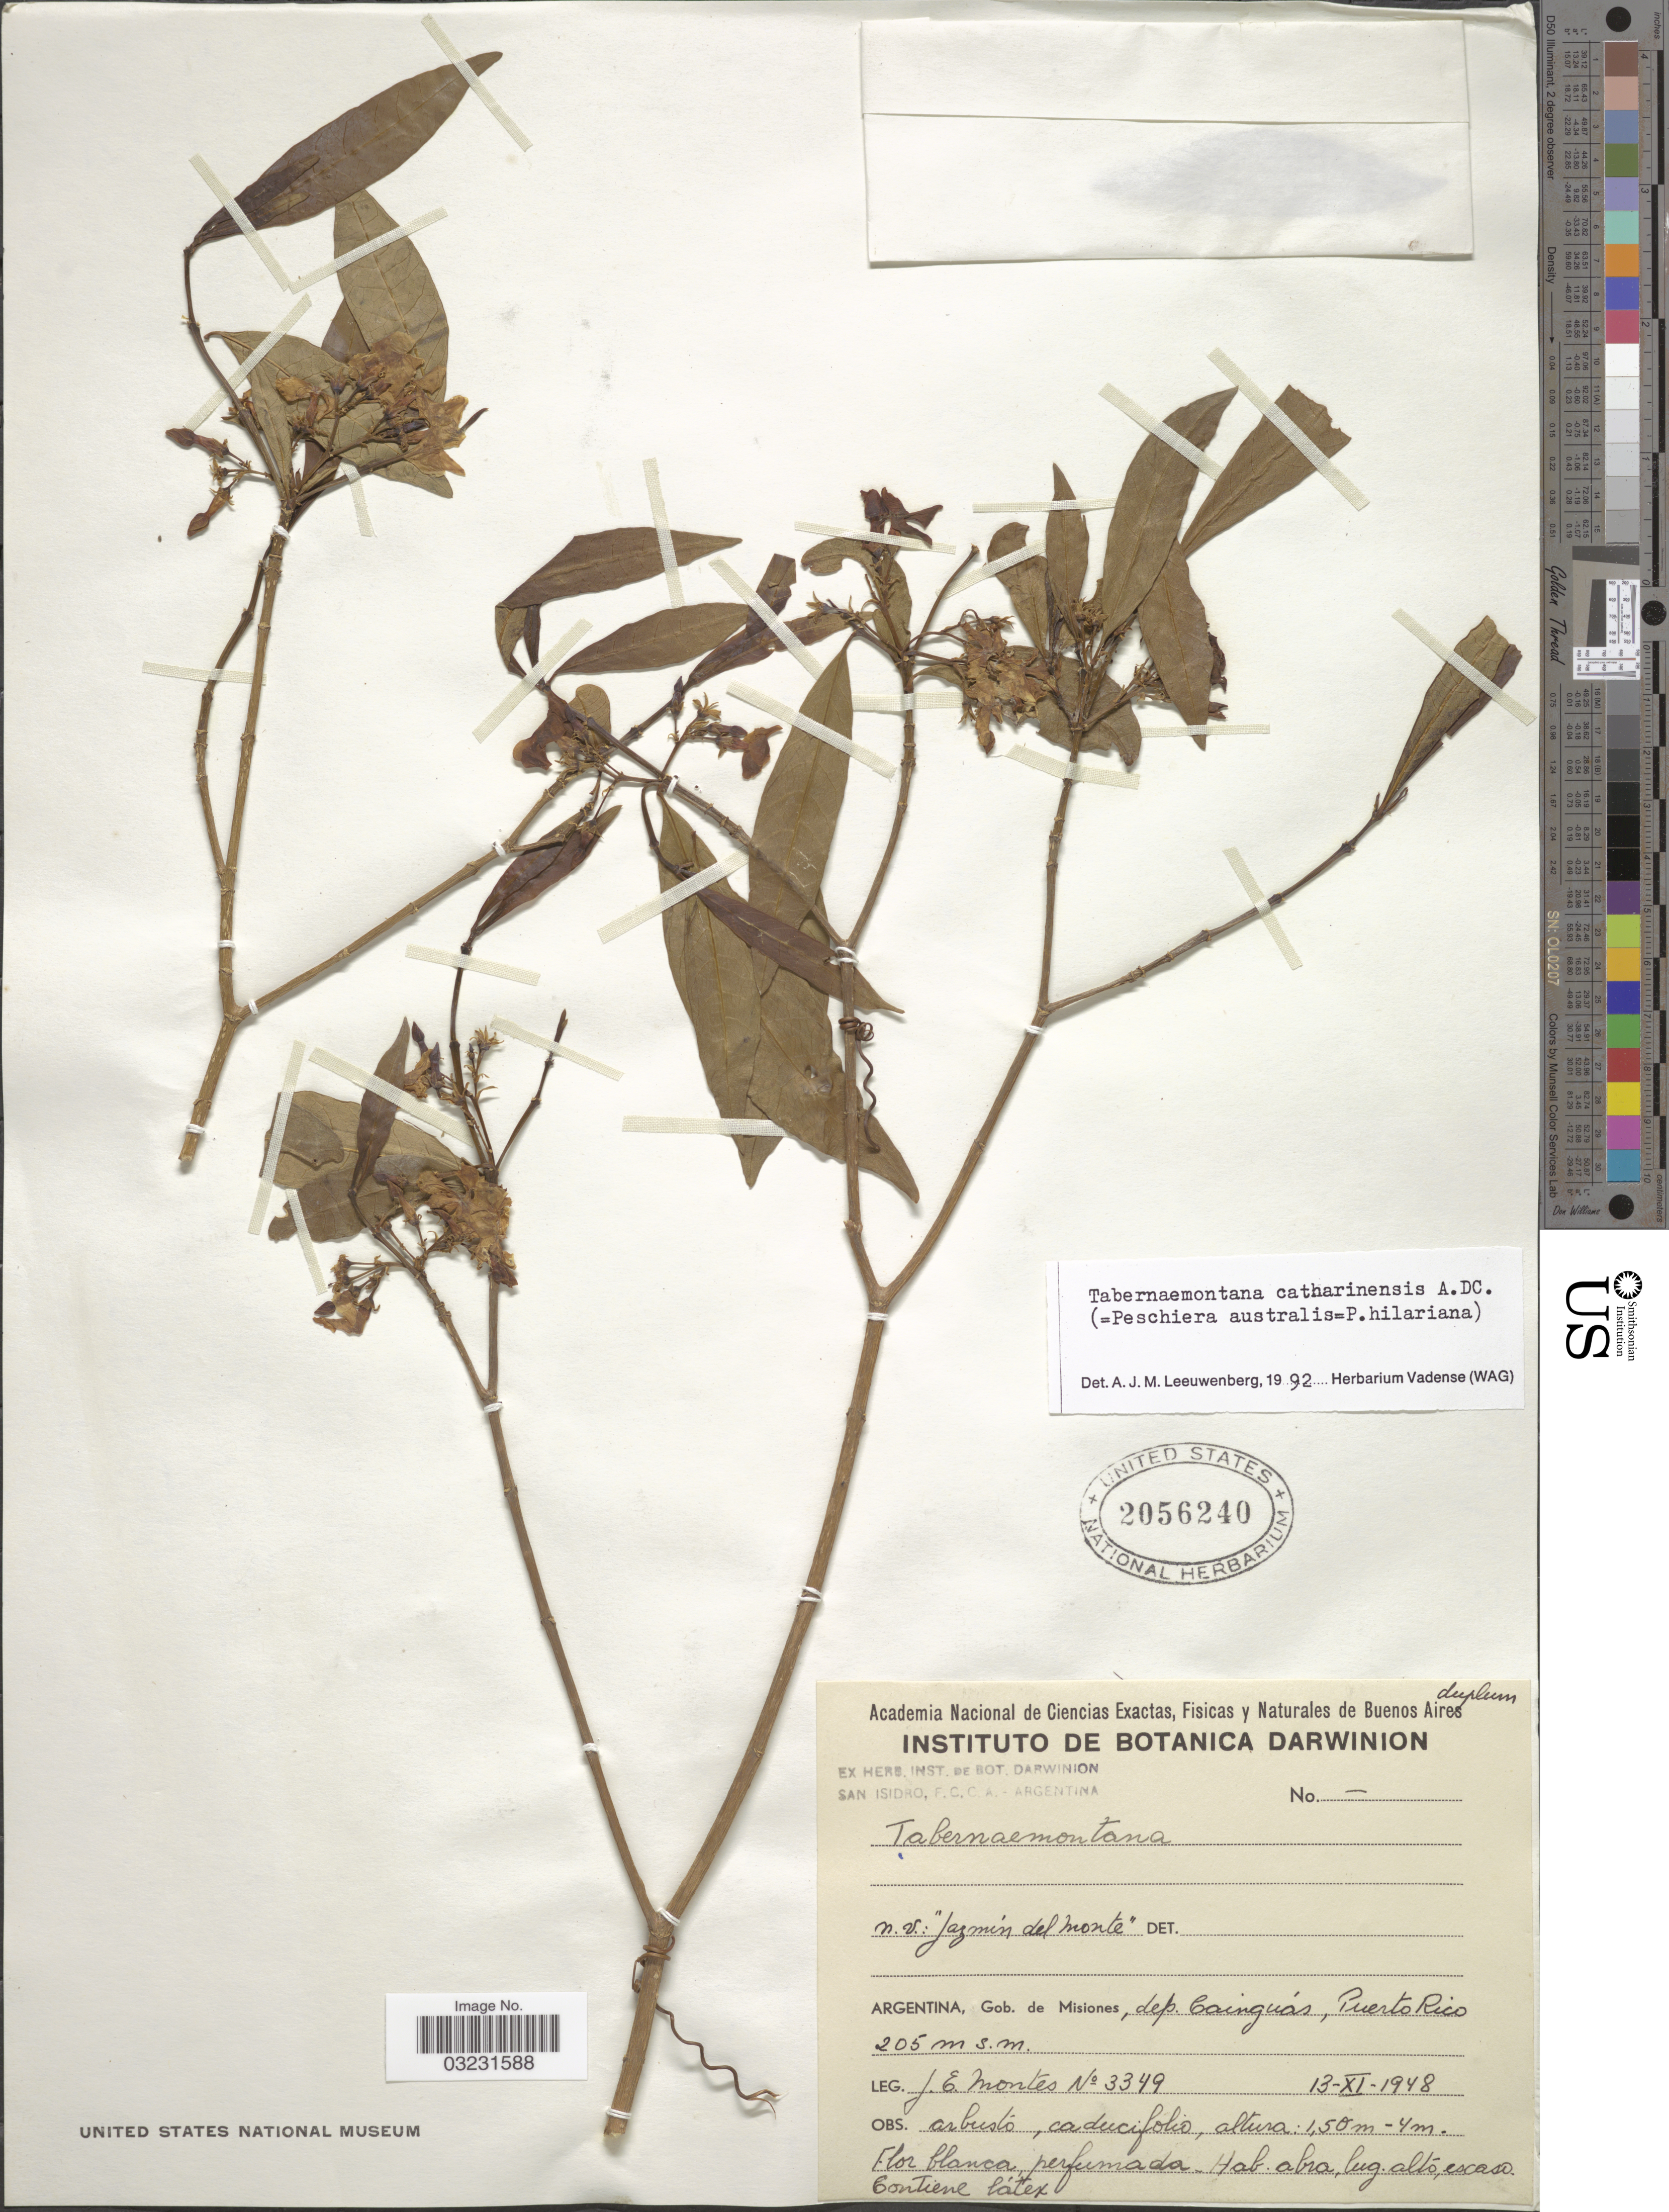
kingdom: Plantae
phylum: Tracheophyta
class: Magnoliopsida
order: Gentianales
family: Apocynaceae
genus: Tabernaemontana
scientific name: Tabernaemontana catharinensis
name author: A. DC.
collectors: J. E. Montes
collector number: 3349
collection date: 1948-11-13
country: Argentina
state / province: Misiones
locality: Gob. de Misiones, dep. Cainguás, Puerto Rico.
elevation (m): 205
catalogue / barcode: US 2056240